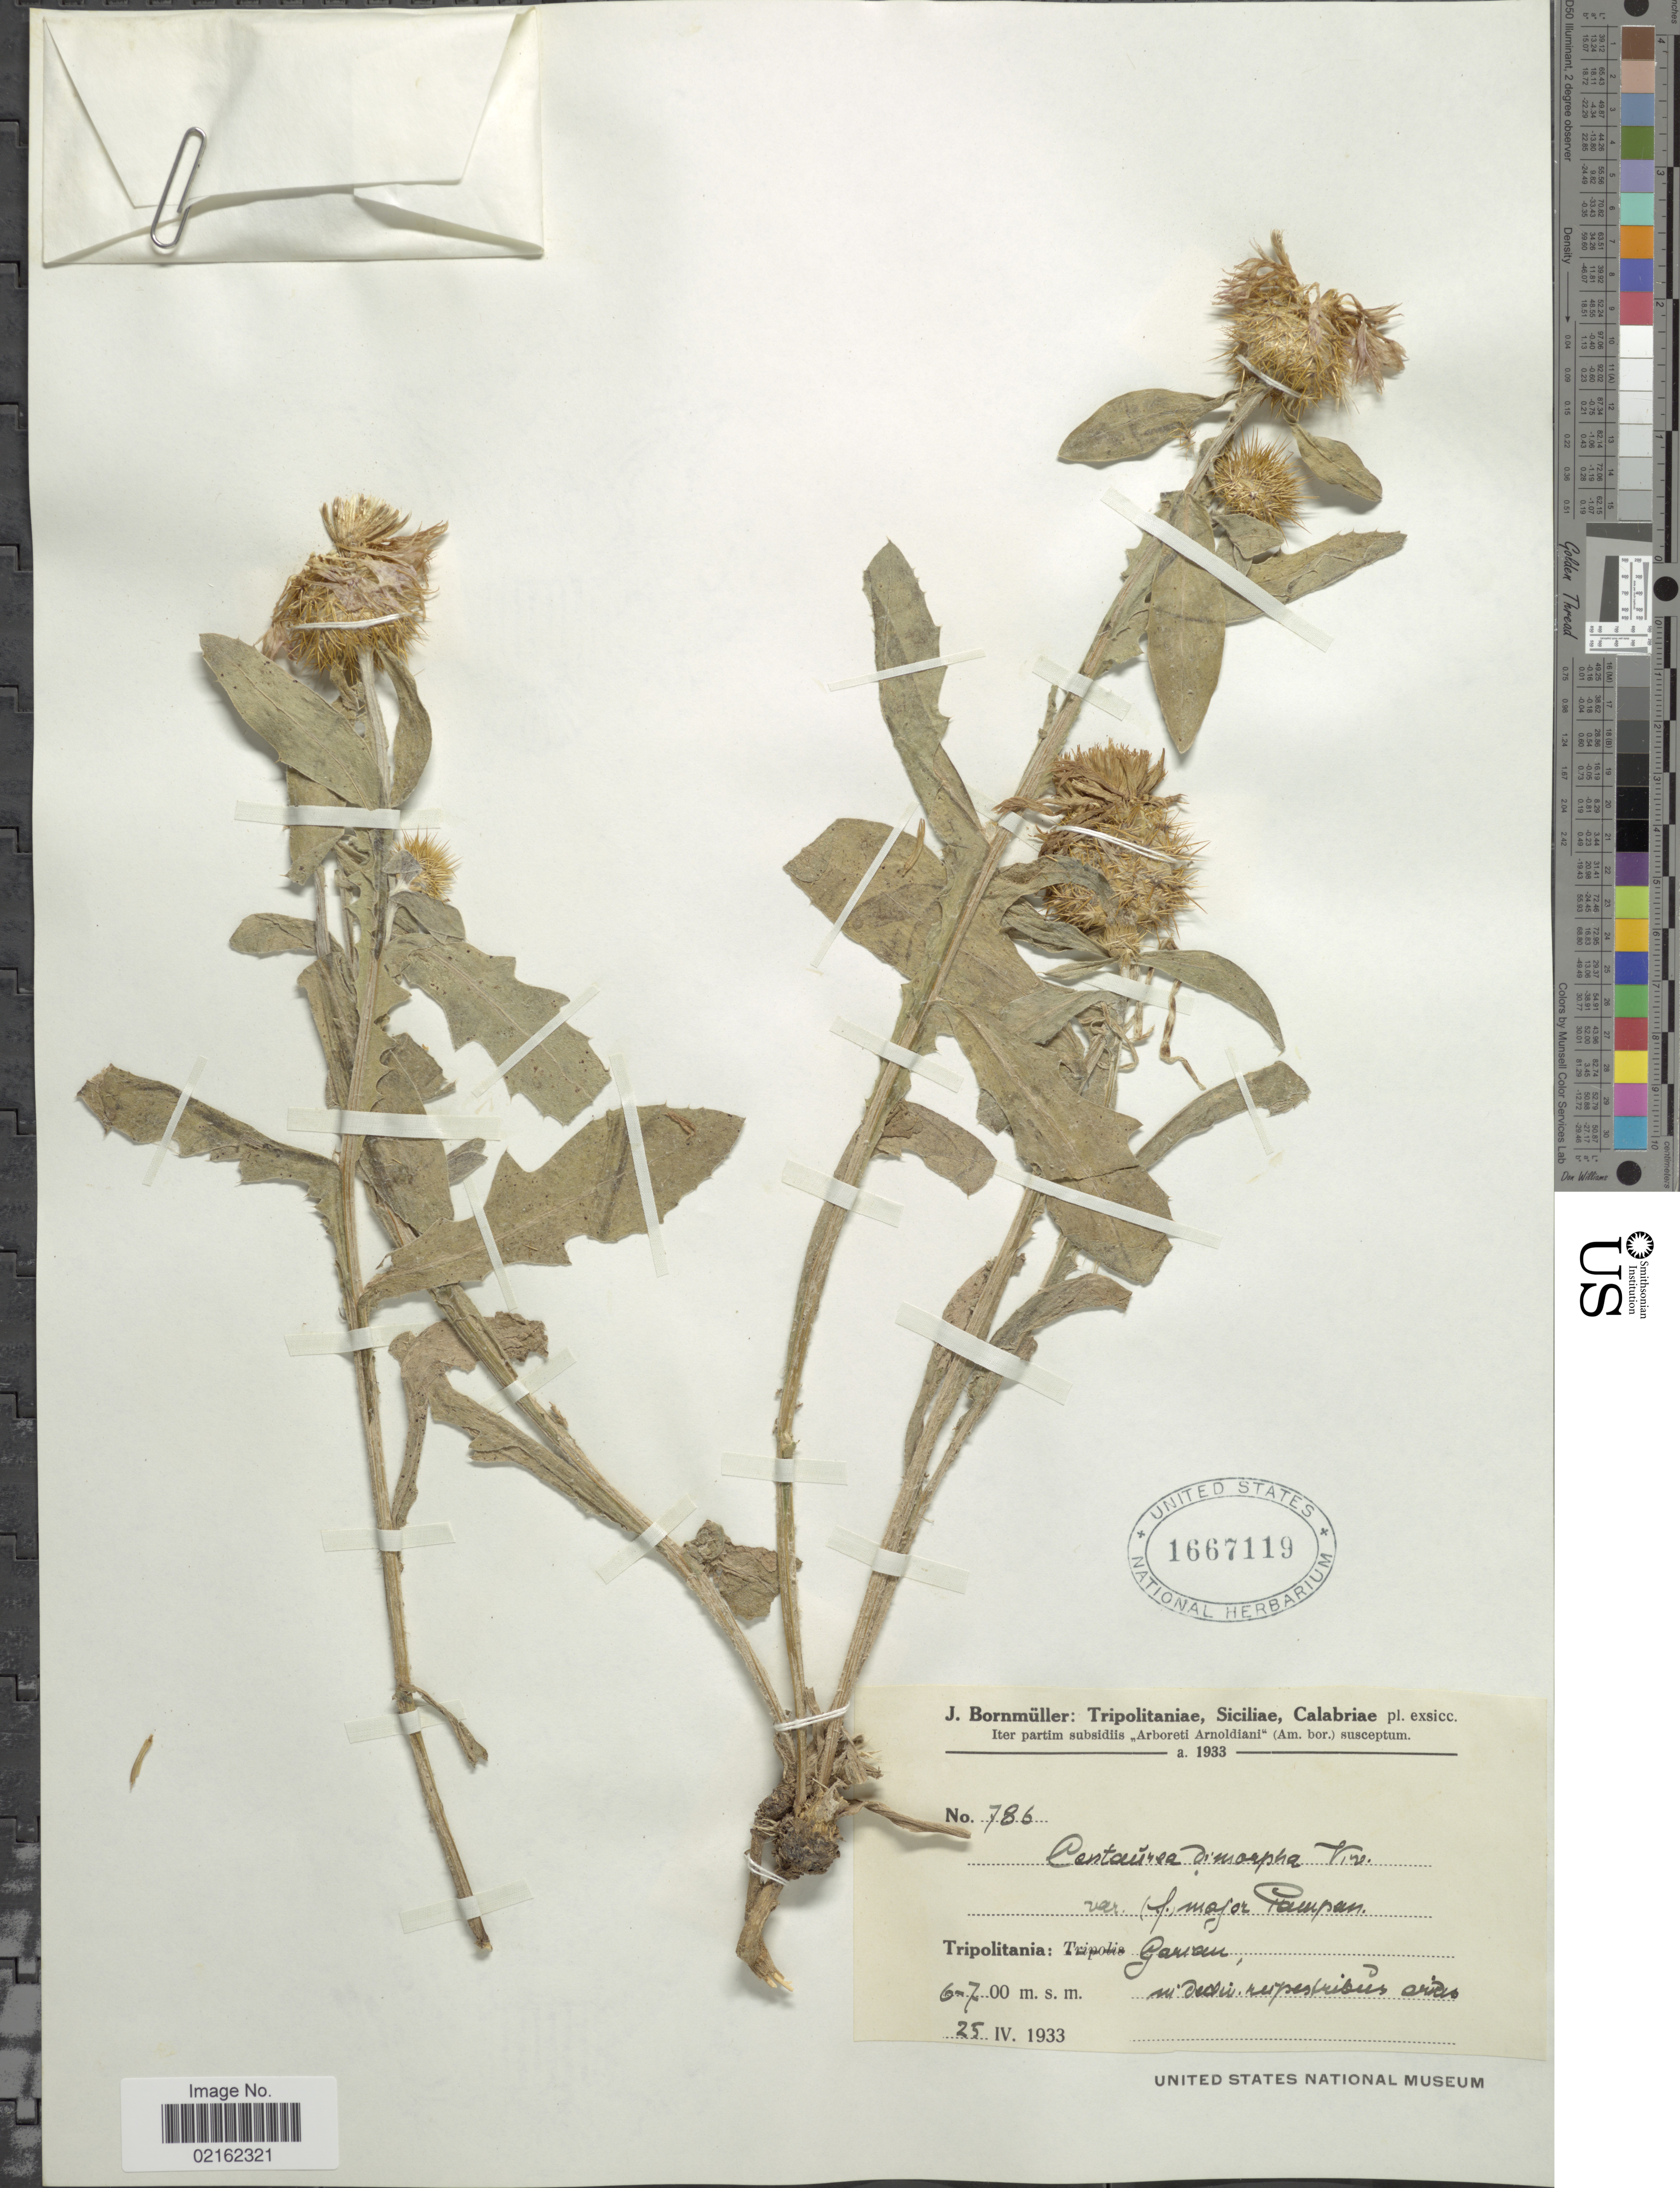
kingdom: Plantae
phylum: Tracheophyta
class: Magnoliopsida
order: Asterales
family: Asteraceae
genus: Centaurea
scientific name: Centaurea dimorpha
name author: Viv.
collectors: J. Bornmüller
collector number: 786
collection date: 1933-04-25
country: Italy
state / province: Siciliana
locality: Tripolitaniae, Siciliae, Calabriae, Tripolitania, Garvan [interpreted]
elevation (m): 600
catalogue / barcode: US 1667119